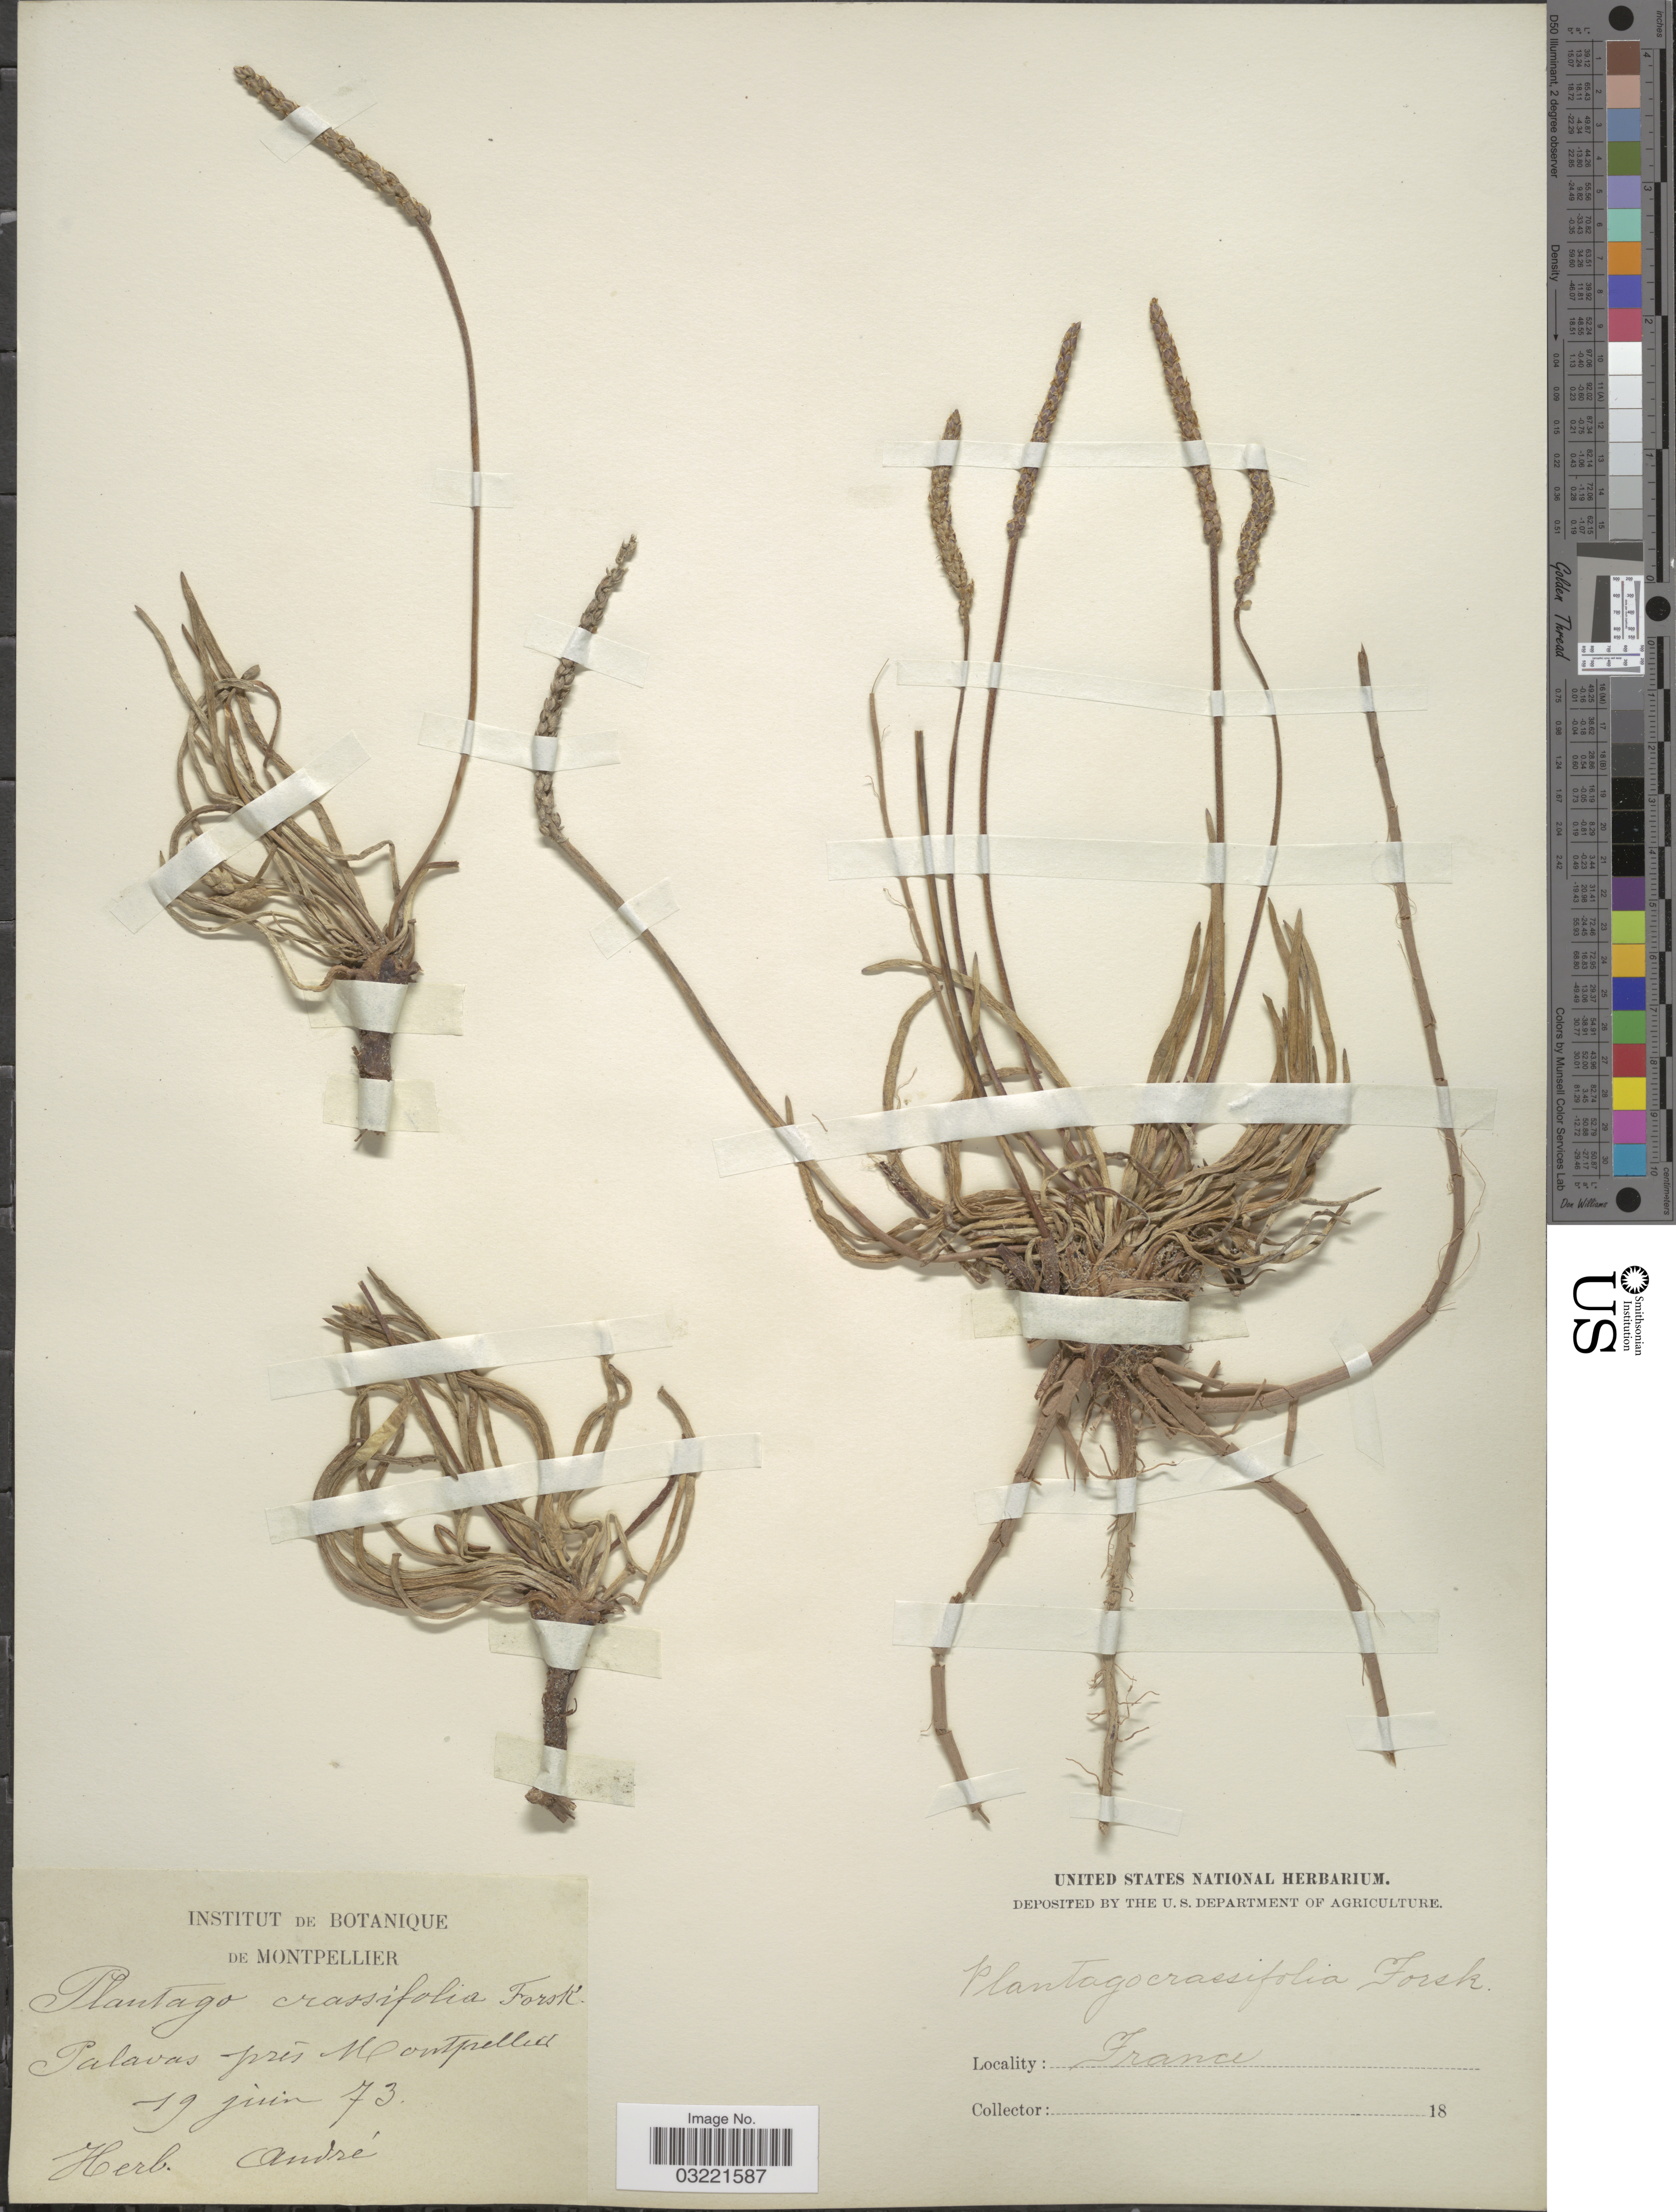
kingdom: Plantae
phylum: Tracheophyta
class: Magnoliopsida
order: Lamiales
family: Plantaginaceae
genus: Plantago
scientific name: Plantago crassifolia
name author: Forssk.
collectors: Ex herb. André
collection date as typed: Transcribed d/m/y: 19/6/73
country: France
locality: Palavas prés Montpellier.